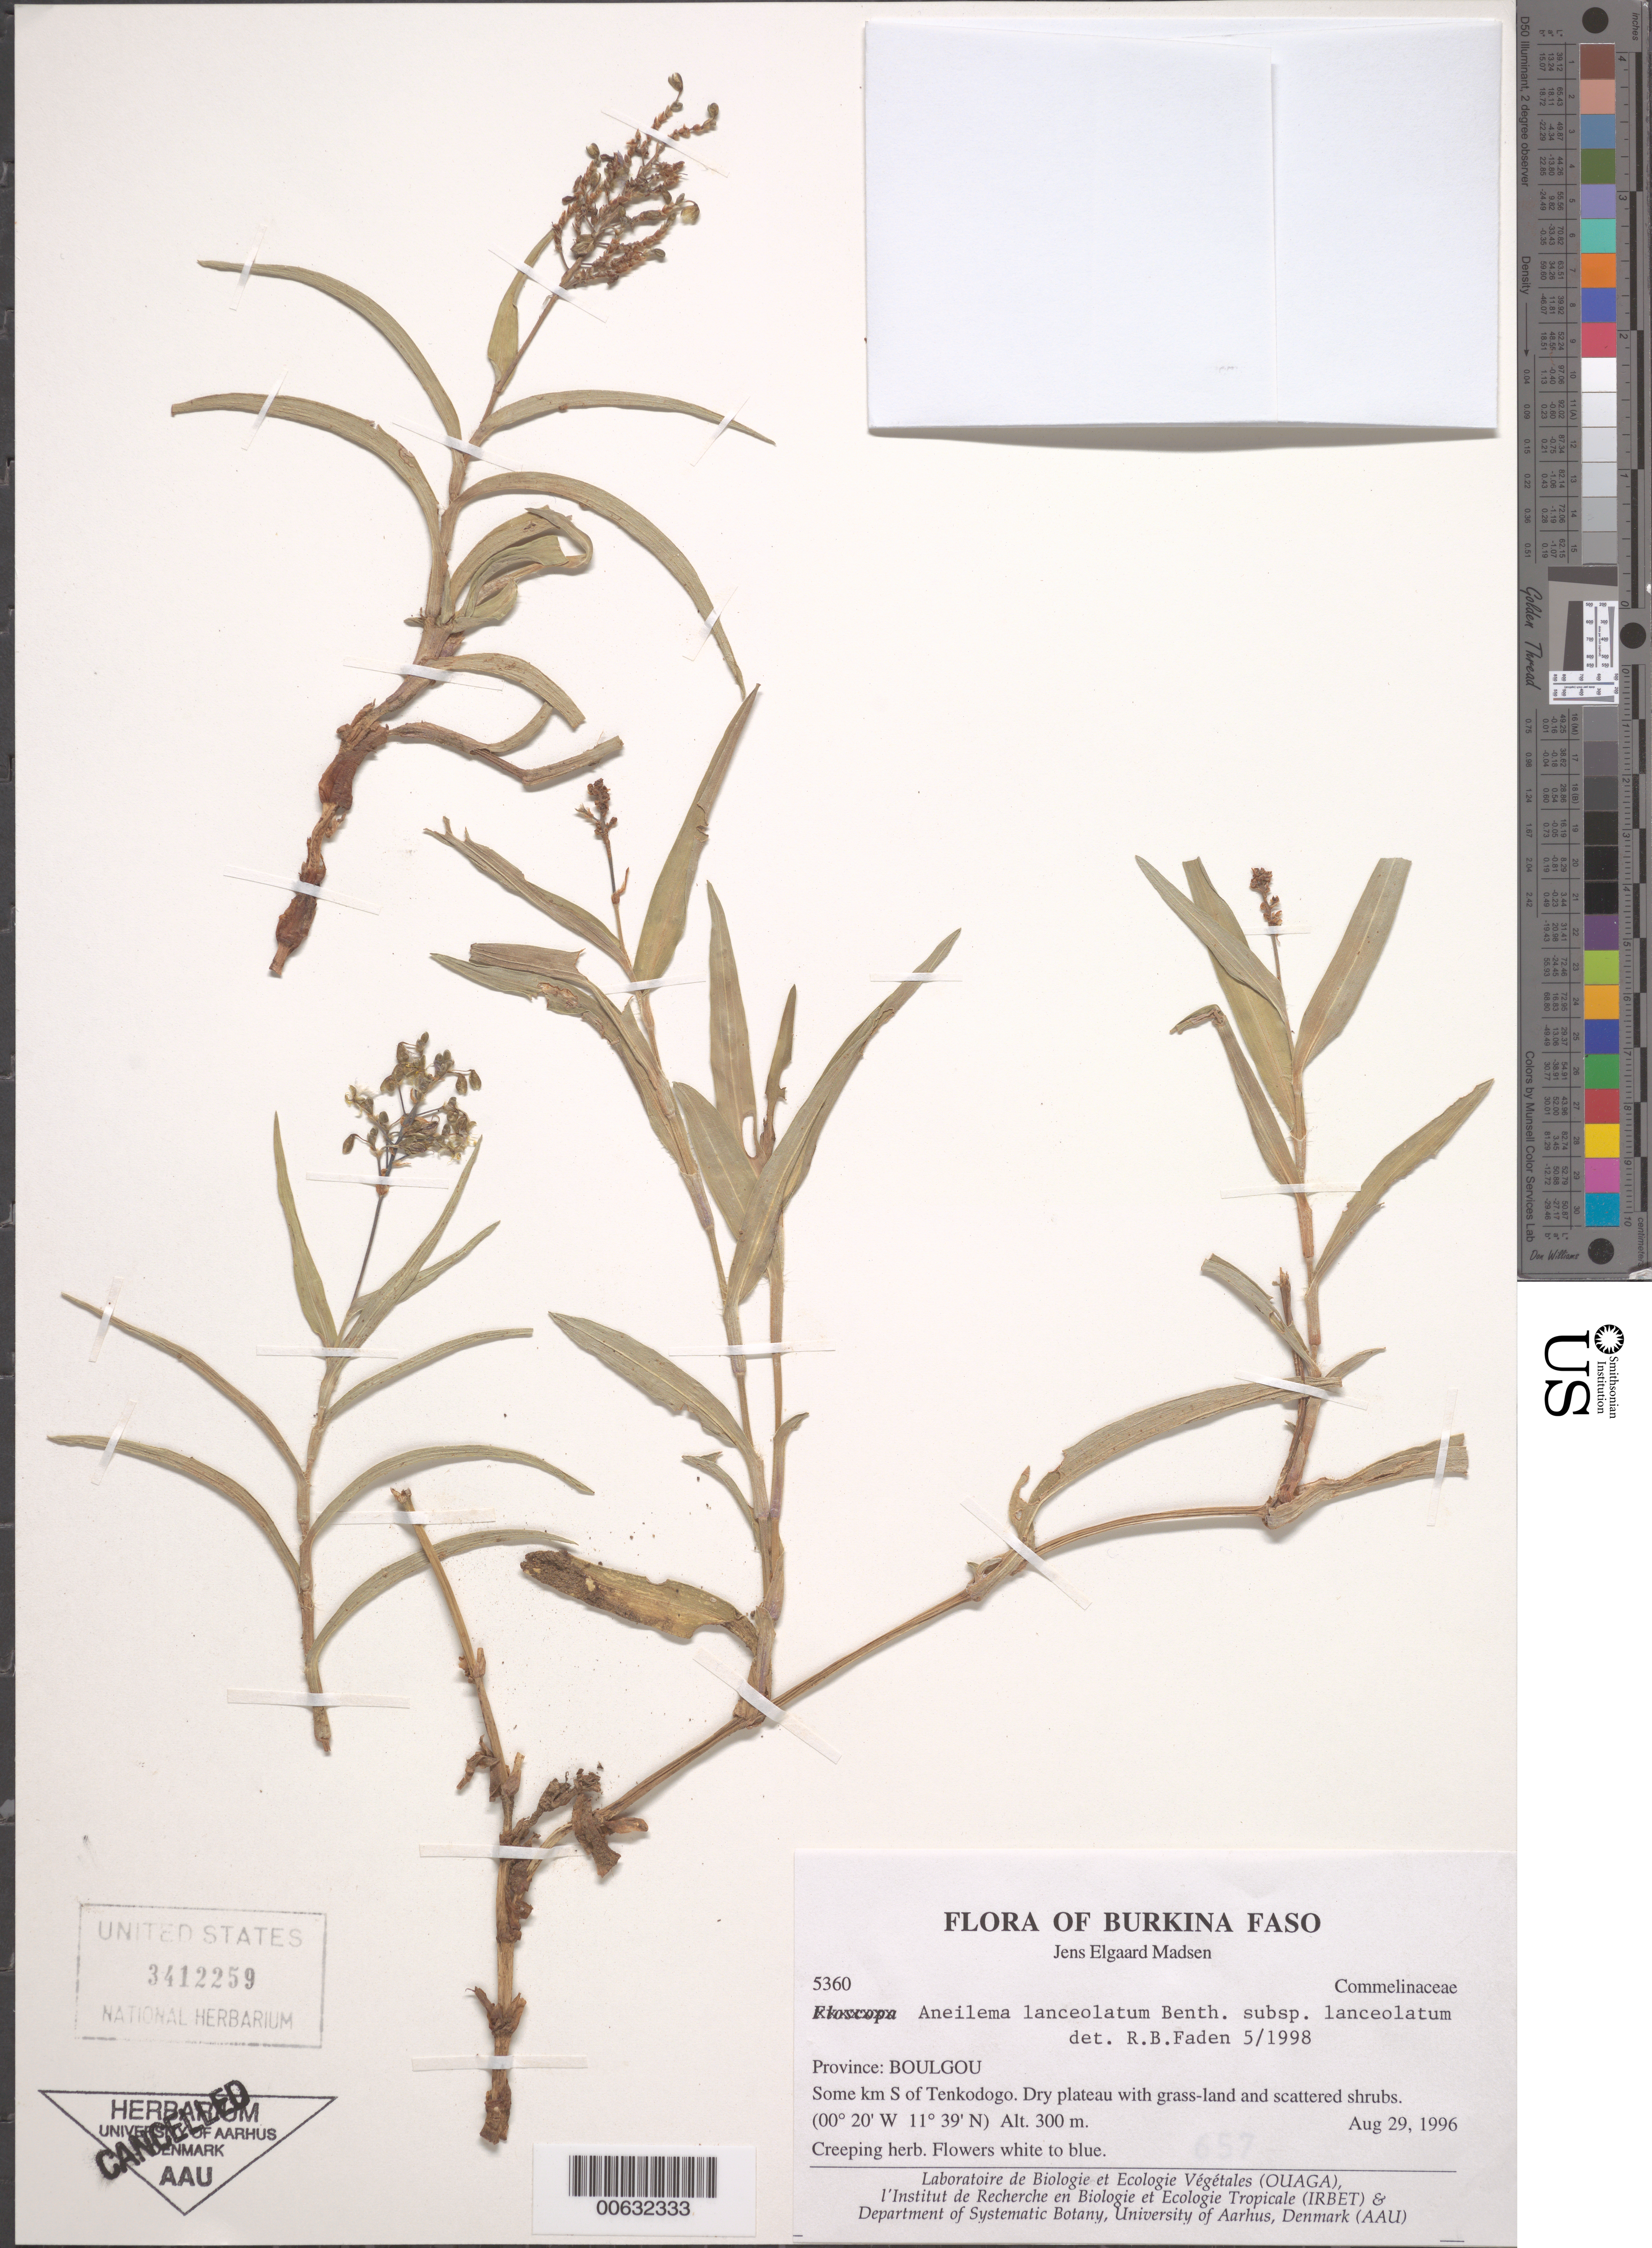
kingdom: Plantae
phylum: Tracheophyta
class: Liliopsida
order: Commelinales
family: Commelinaceae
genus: Aneilema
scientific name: Aneilema lanceolatum subsp. lanceolatum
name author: Benth.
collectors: J. E. Madsen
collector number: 5360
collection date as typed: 29 Aug 1996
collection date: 1996-08-29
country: Burkina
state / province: Centre-Est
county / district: Boulgou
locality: S of Tenkodogo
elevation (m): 300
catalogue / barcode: US 3412259